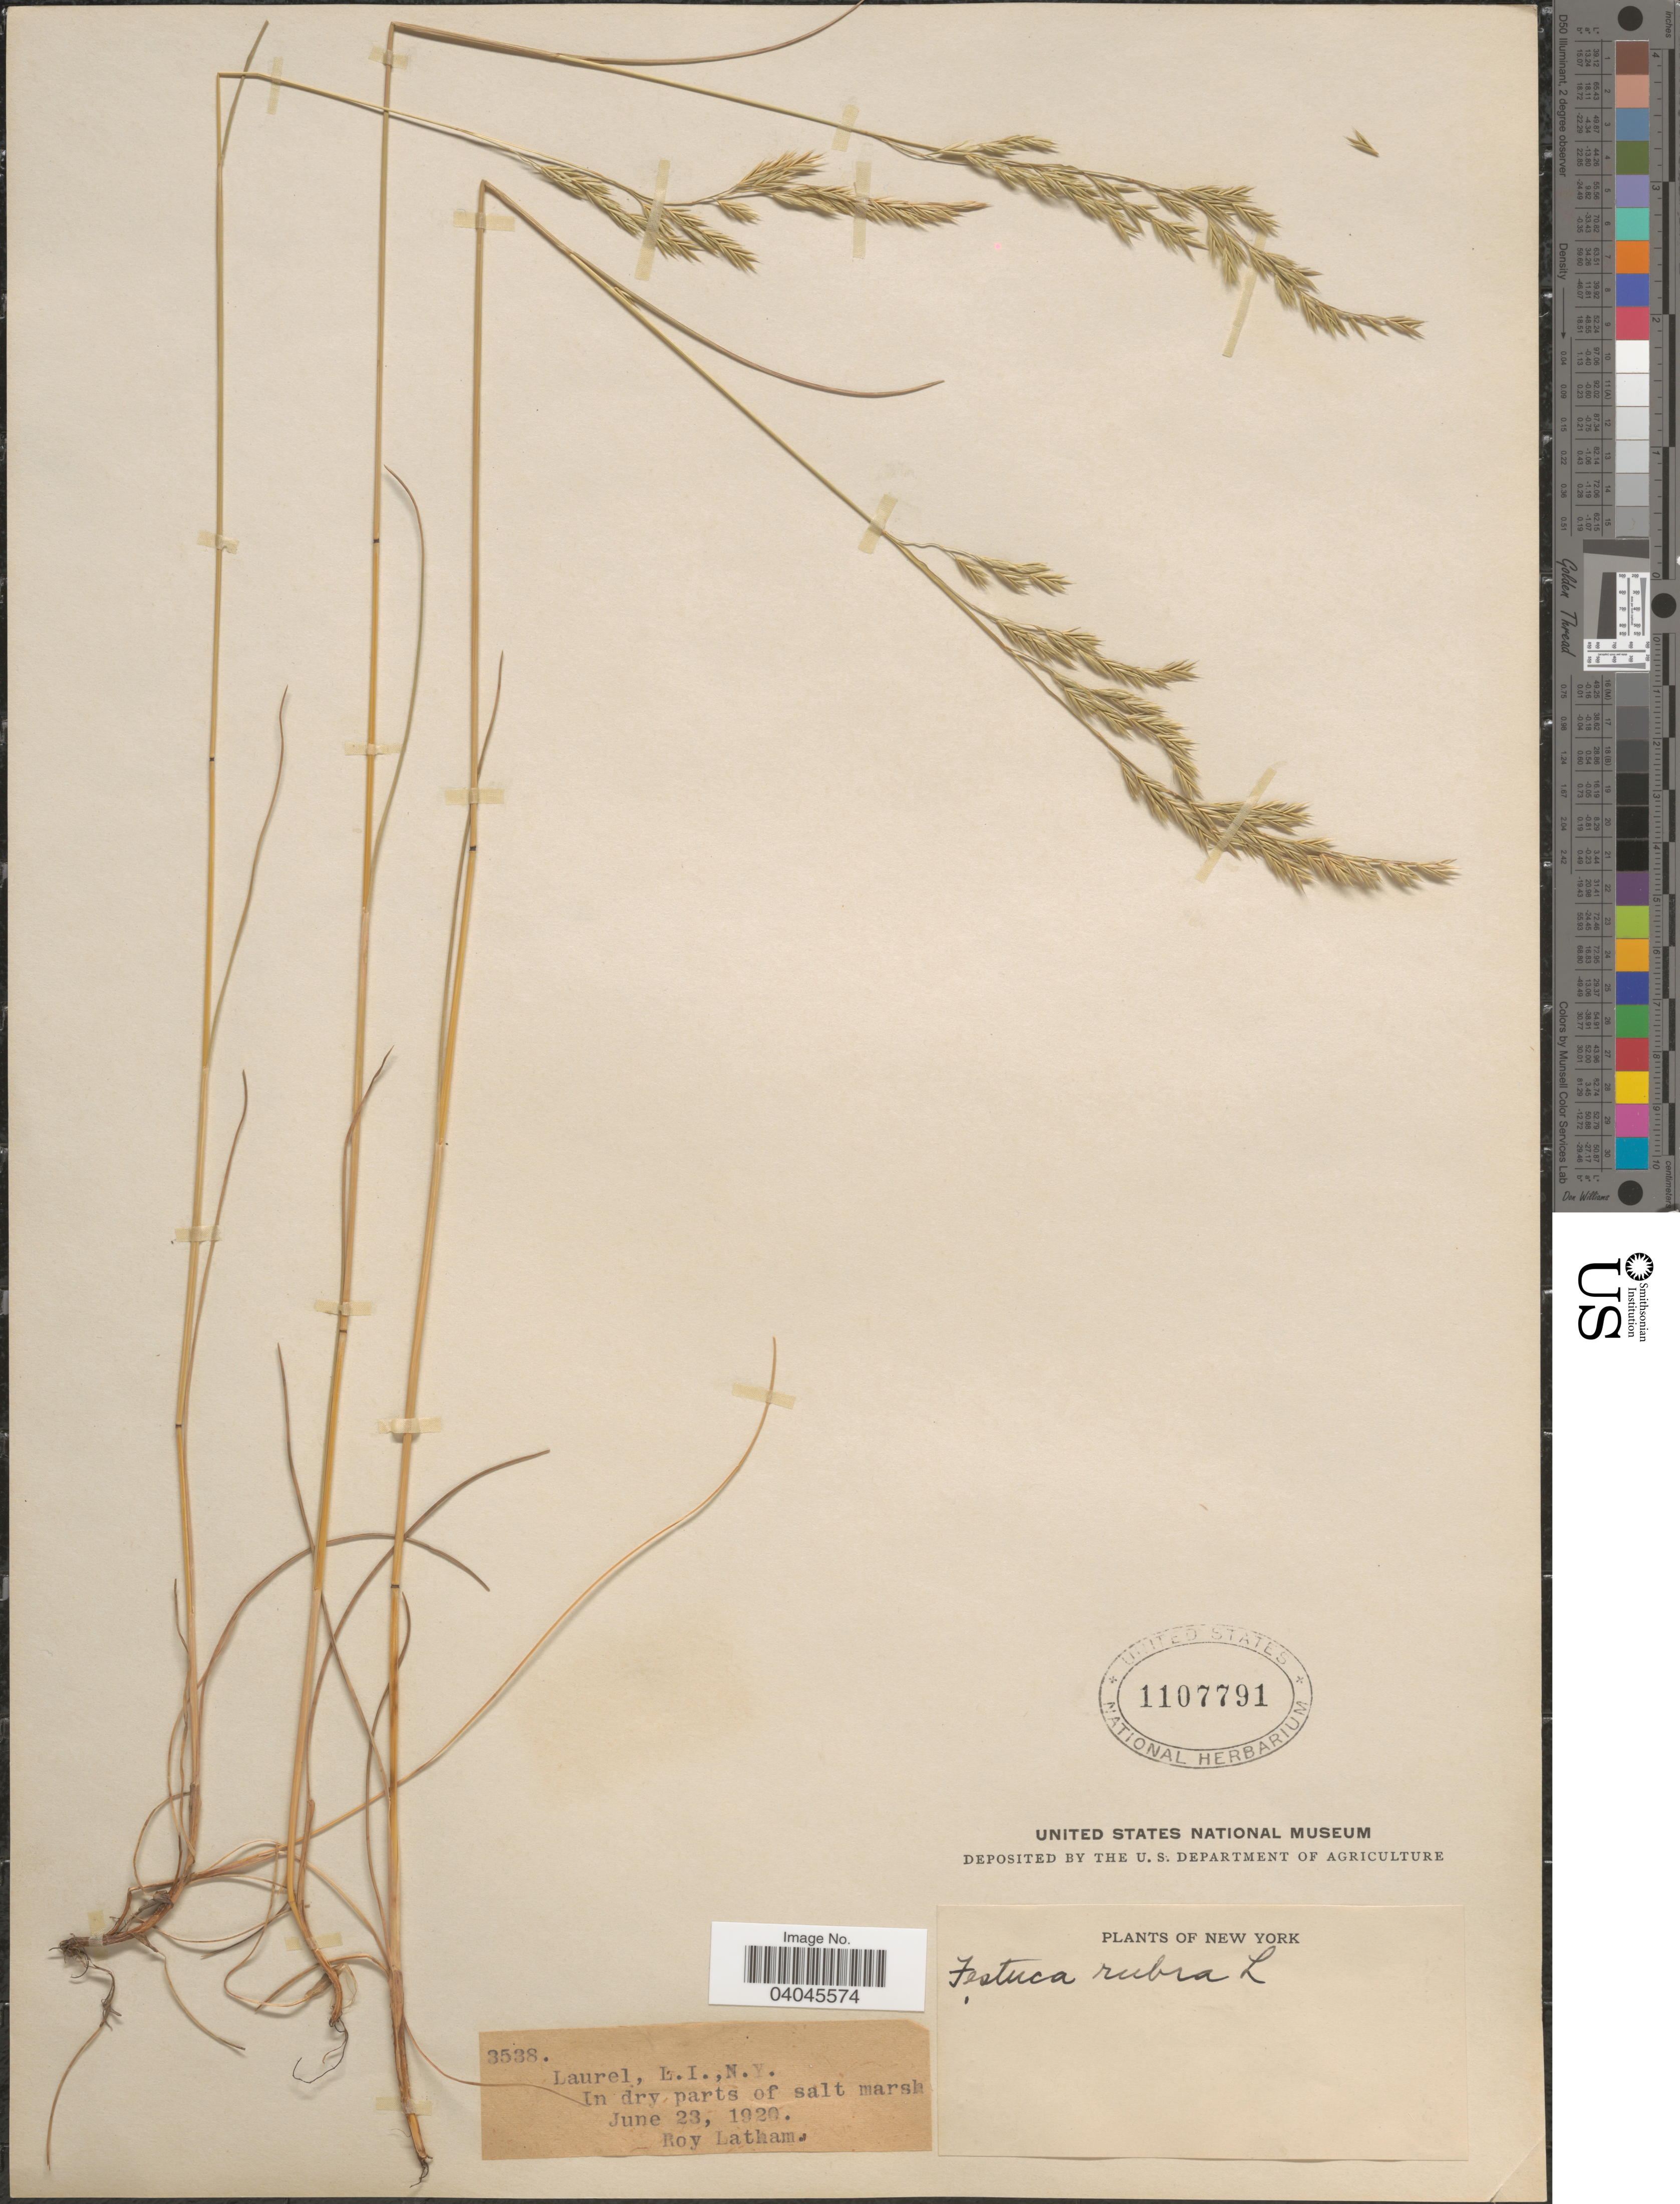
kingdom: Plantae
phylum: Tracheophyta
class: Liliopsida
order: Poales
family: Poaceae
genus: Festuca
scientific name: Festuca rubra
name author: L.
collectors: R. Latham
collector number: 3538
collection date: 1920-06-23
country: United States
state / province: New York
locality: Laurel, L. I.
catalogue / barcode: US 1107791